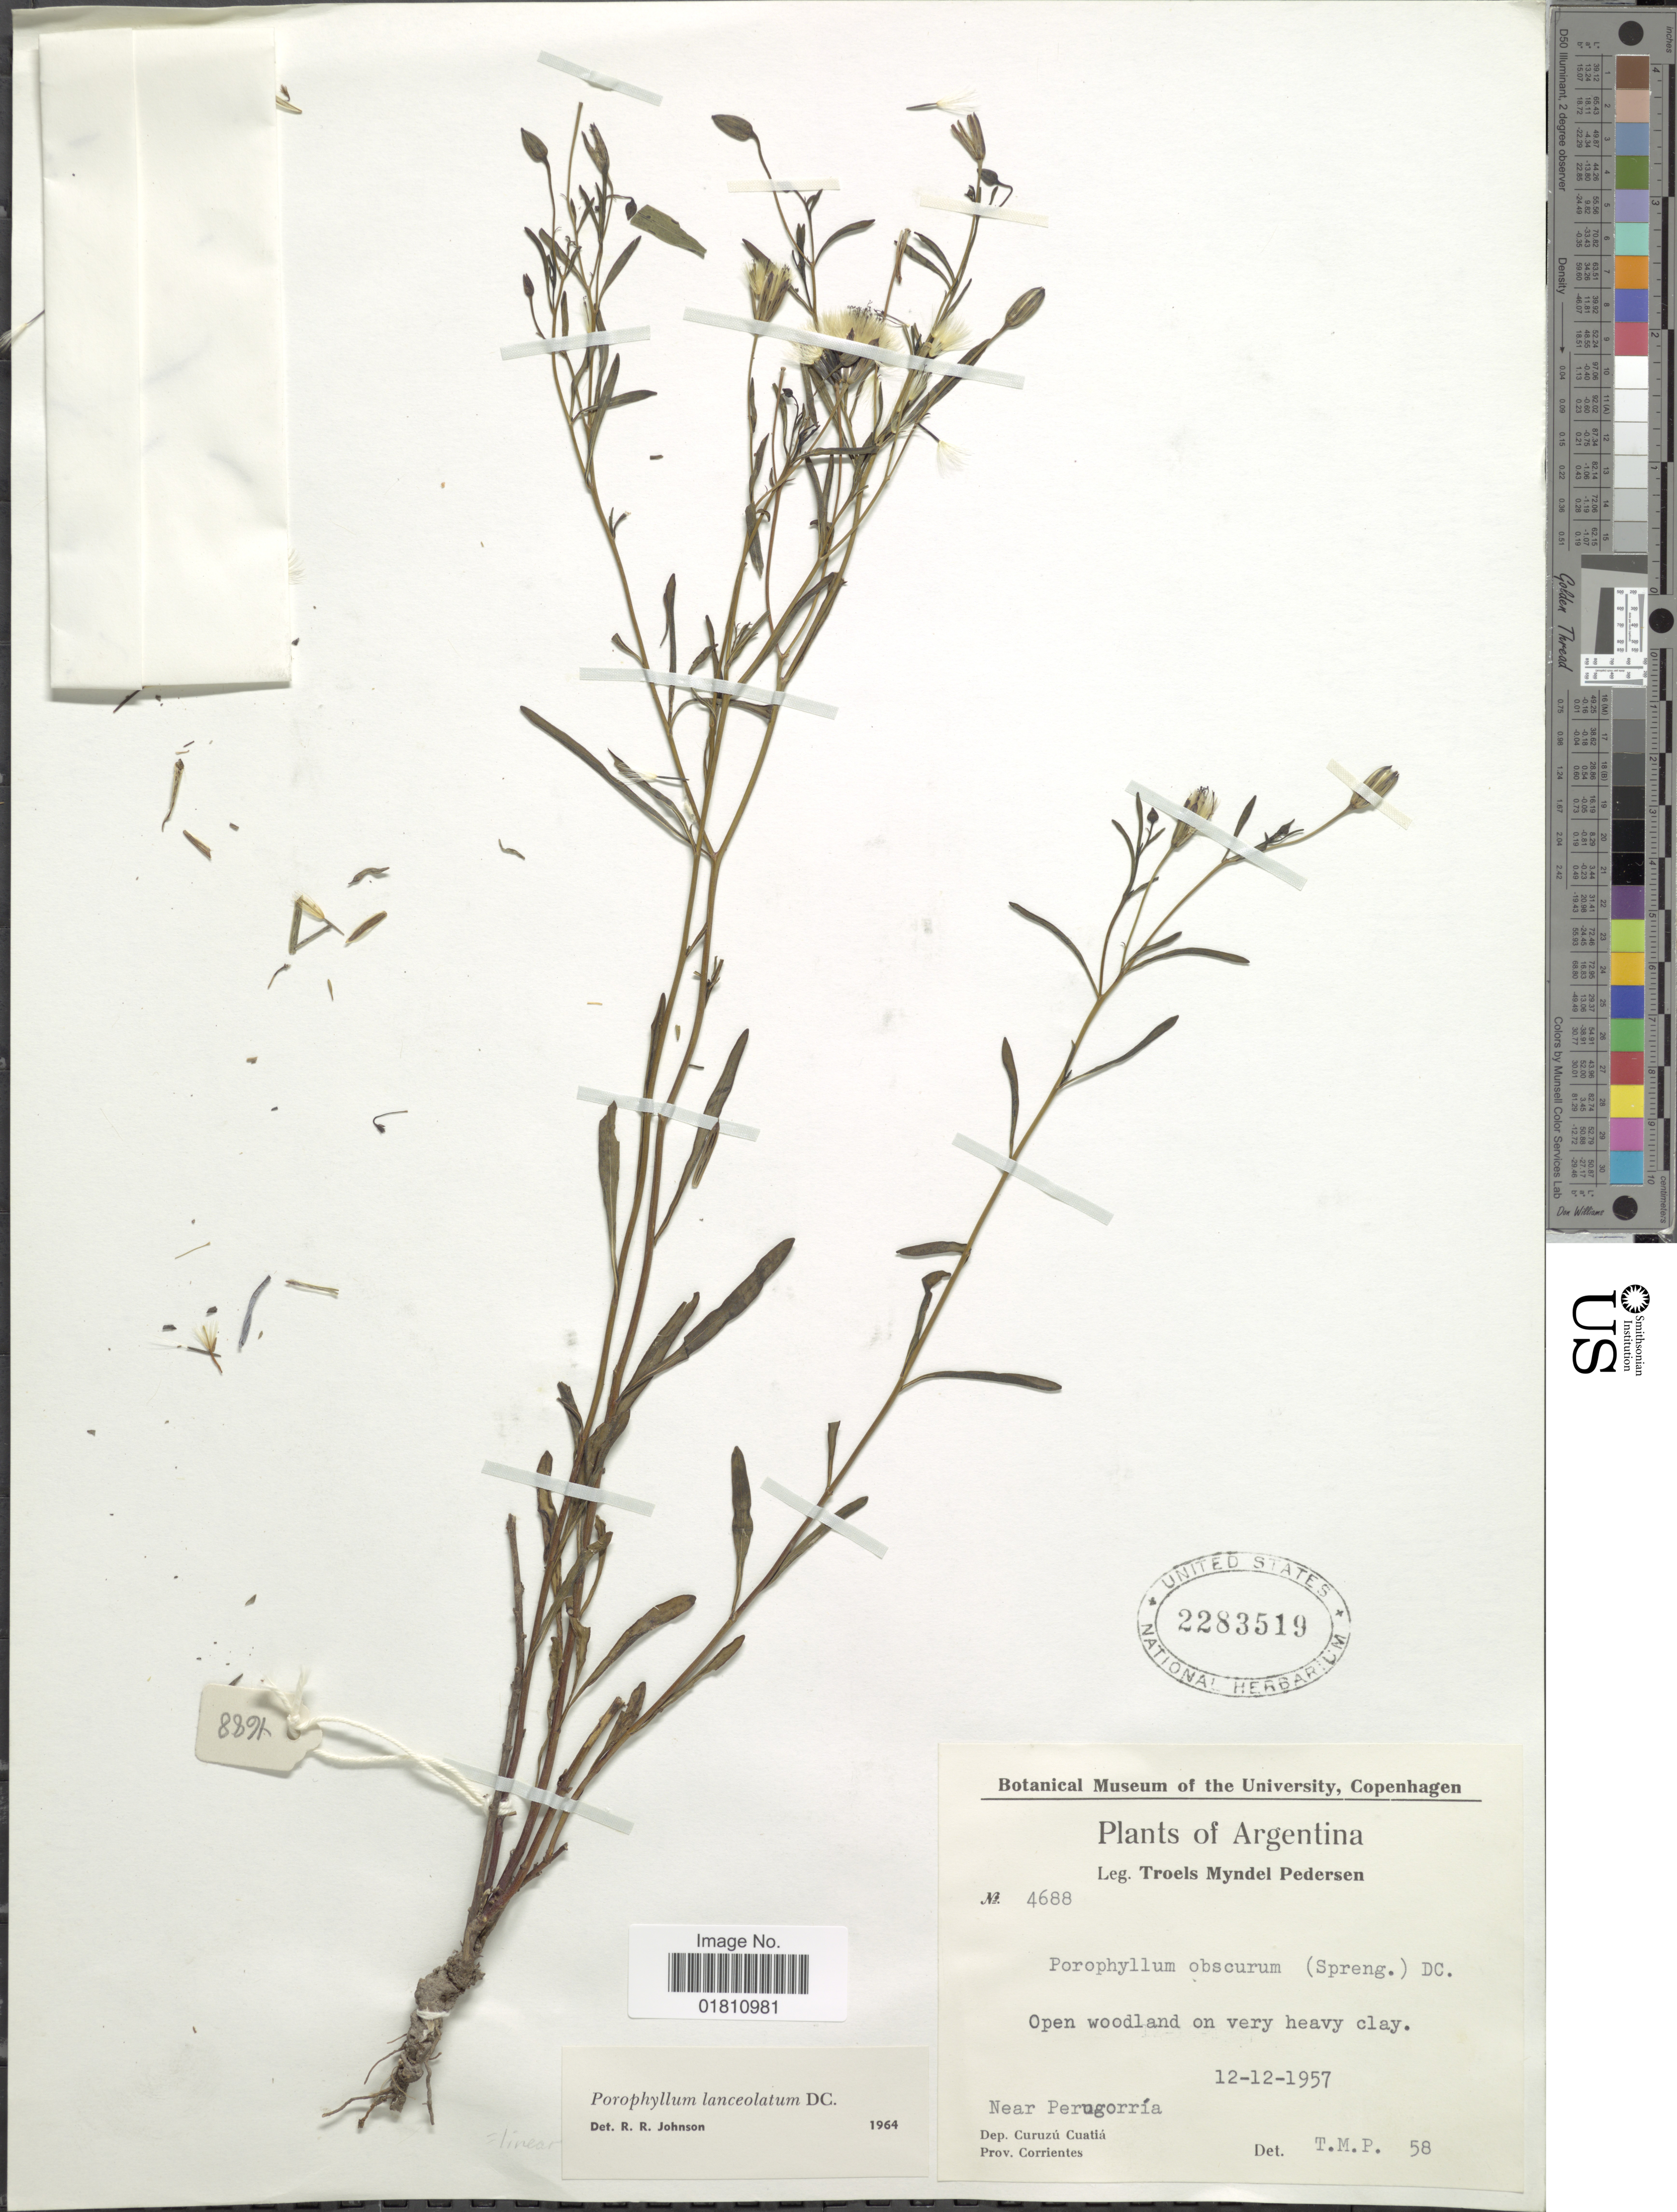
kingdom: Plantae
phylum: Tracheophyta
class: Magnoliopsida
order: Asterales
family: Asteraceae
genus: Porophyllum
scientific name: Porophyllum lanceolatum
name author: DC.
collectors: T. Pederson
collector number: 4688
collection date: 1957-12-12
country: Argentina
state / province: Corrientes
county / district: Curuzú Cuatiá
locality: Open woodland on very heavy clay, Near Perugorría,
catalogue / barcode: US 2283519